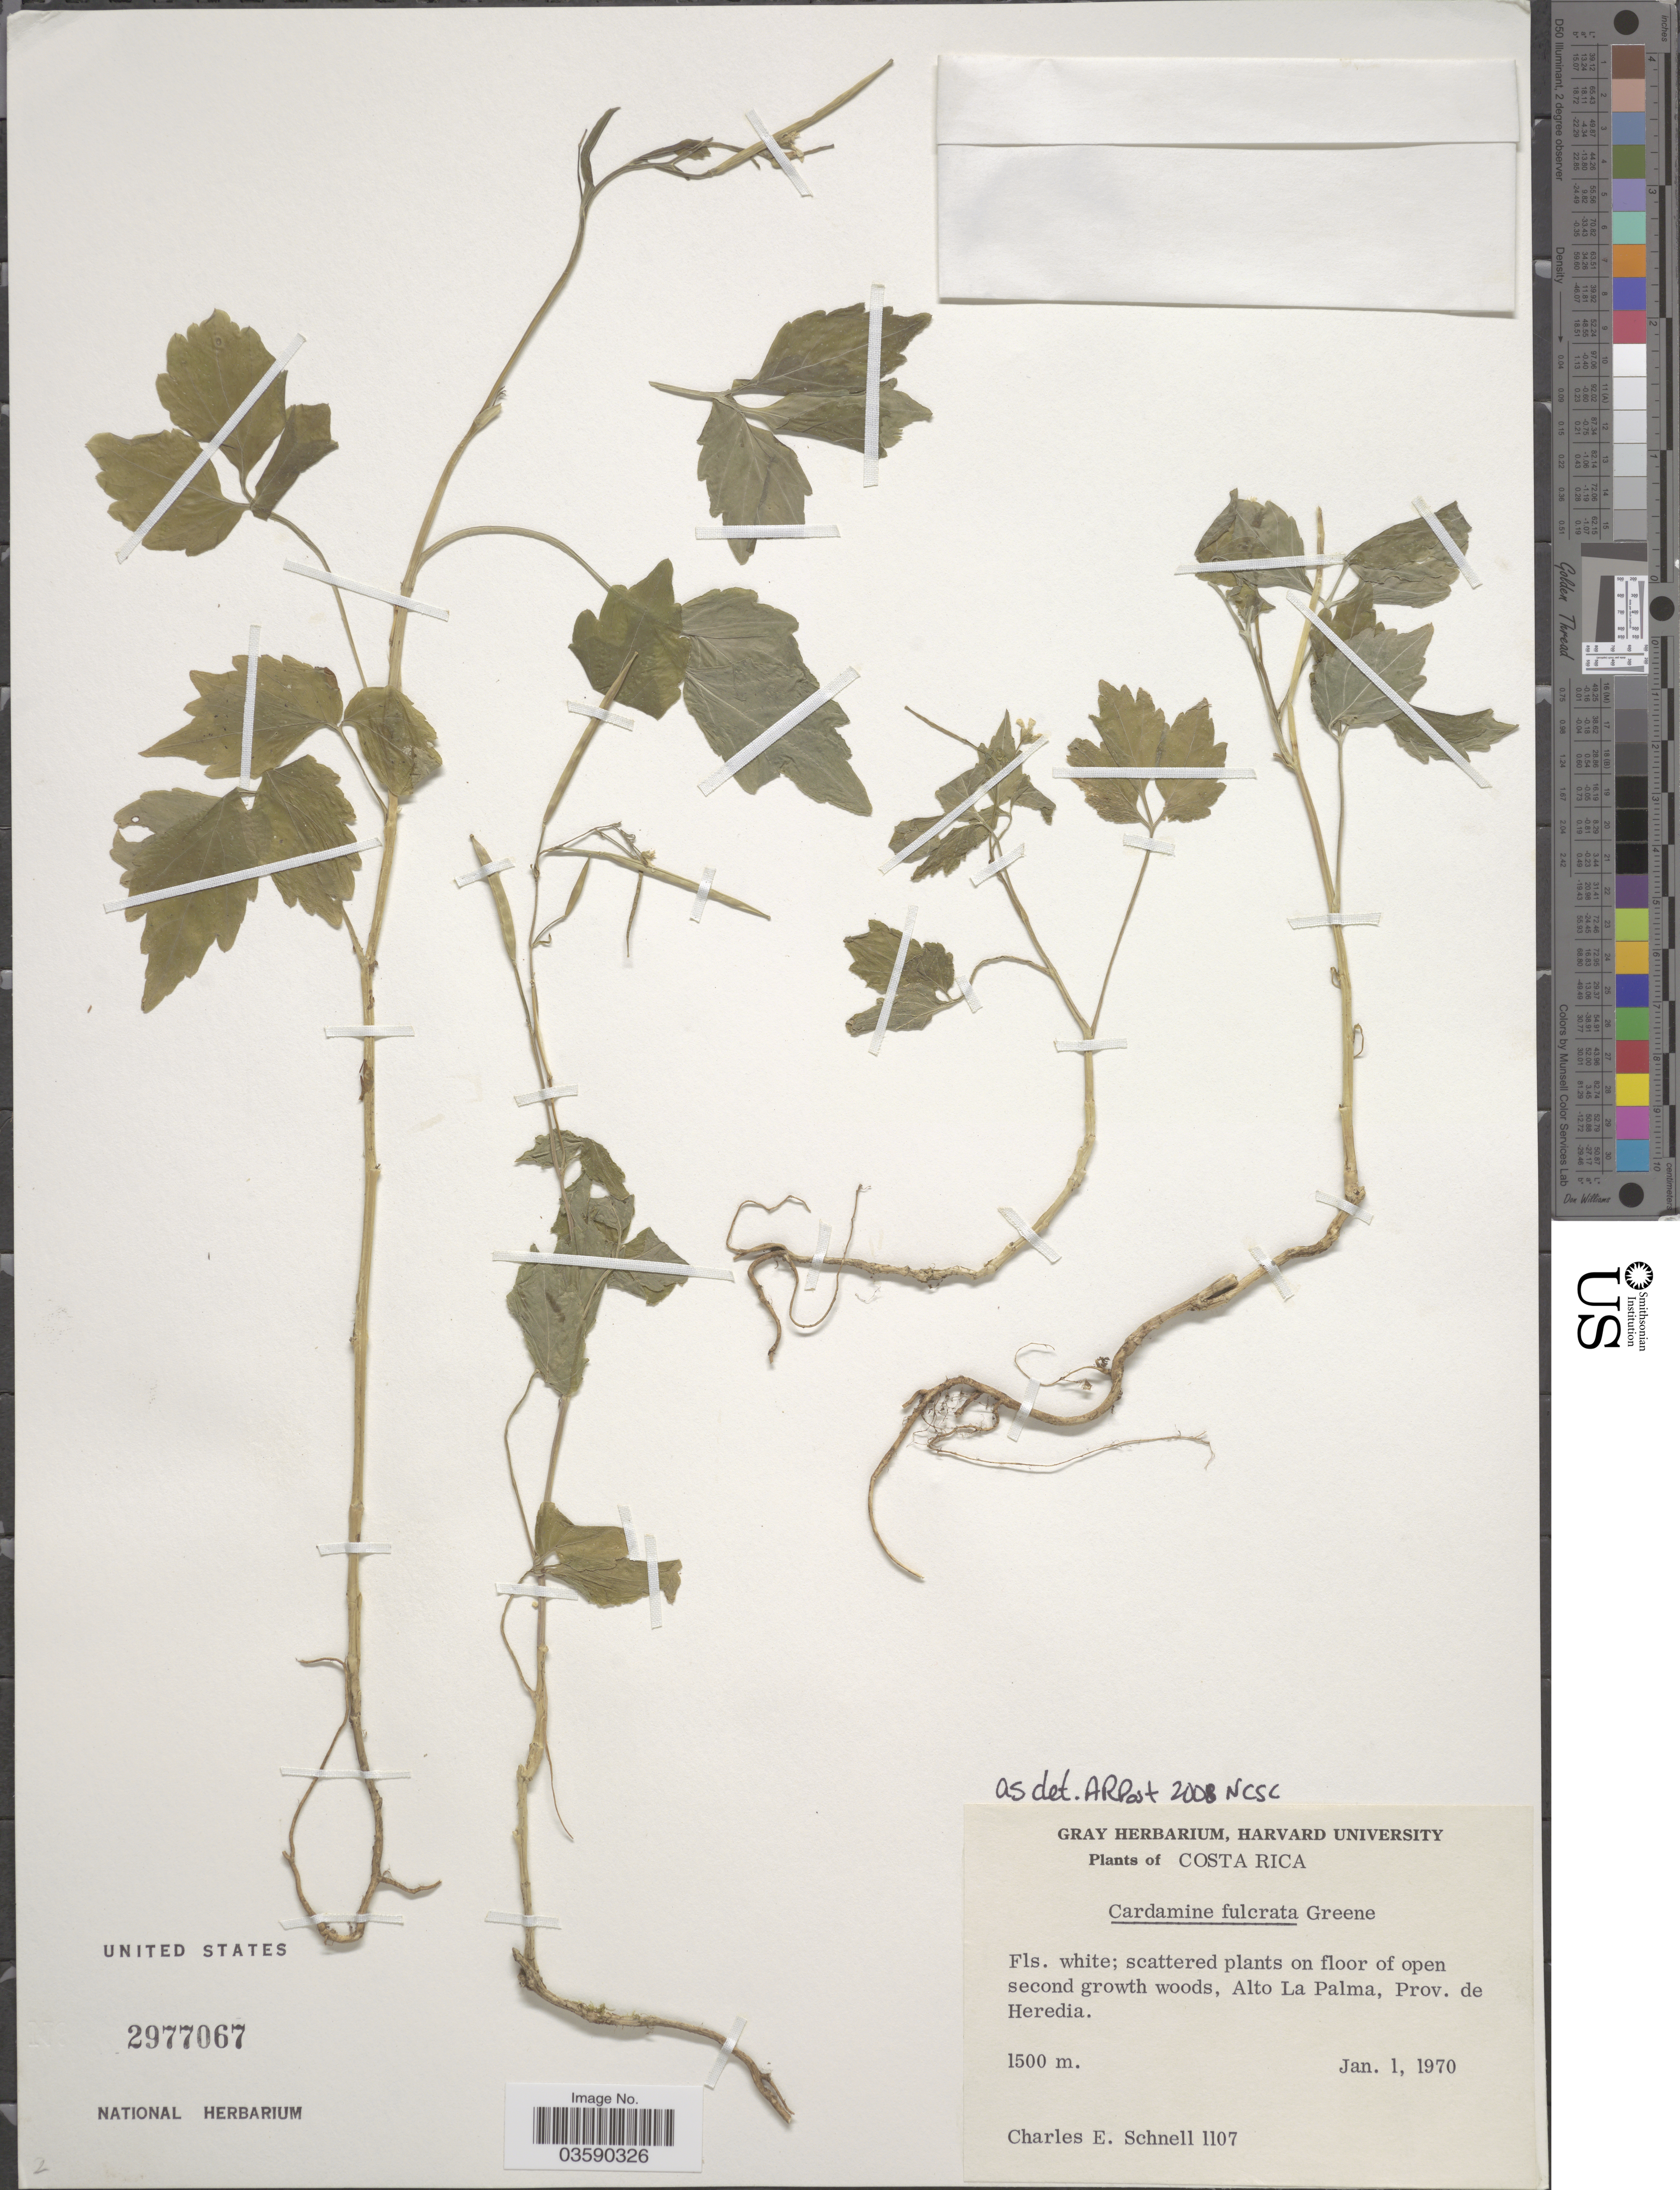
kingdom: Plantae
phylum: Tracheophyta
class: Magnoliopsida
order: Brassicales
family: Brassicaceae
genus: Cardamine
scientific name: Cardamine fulcrata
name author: Greene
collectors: C. Schnell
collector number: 1107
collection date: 1970-01-01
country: Costa Rica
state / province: Heredia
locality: Alto La Palma.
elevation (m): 1500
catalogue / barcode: US 2977067